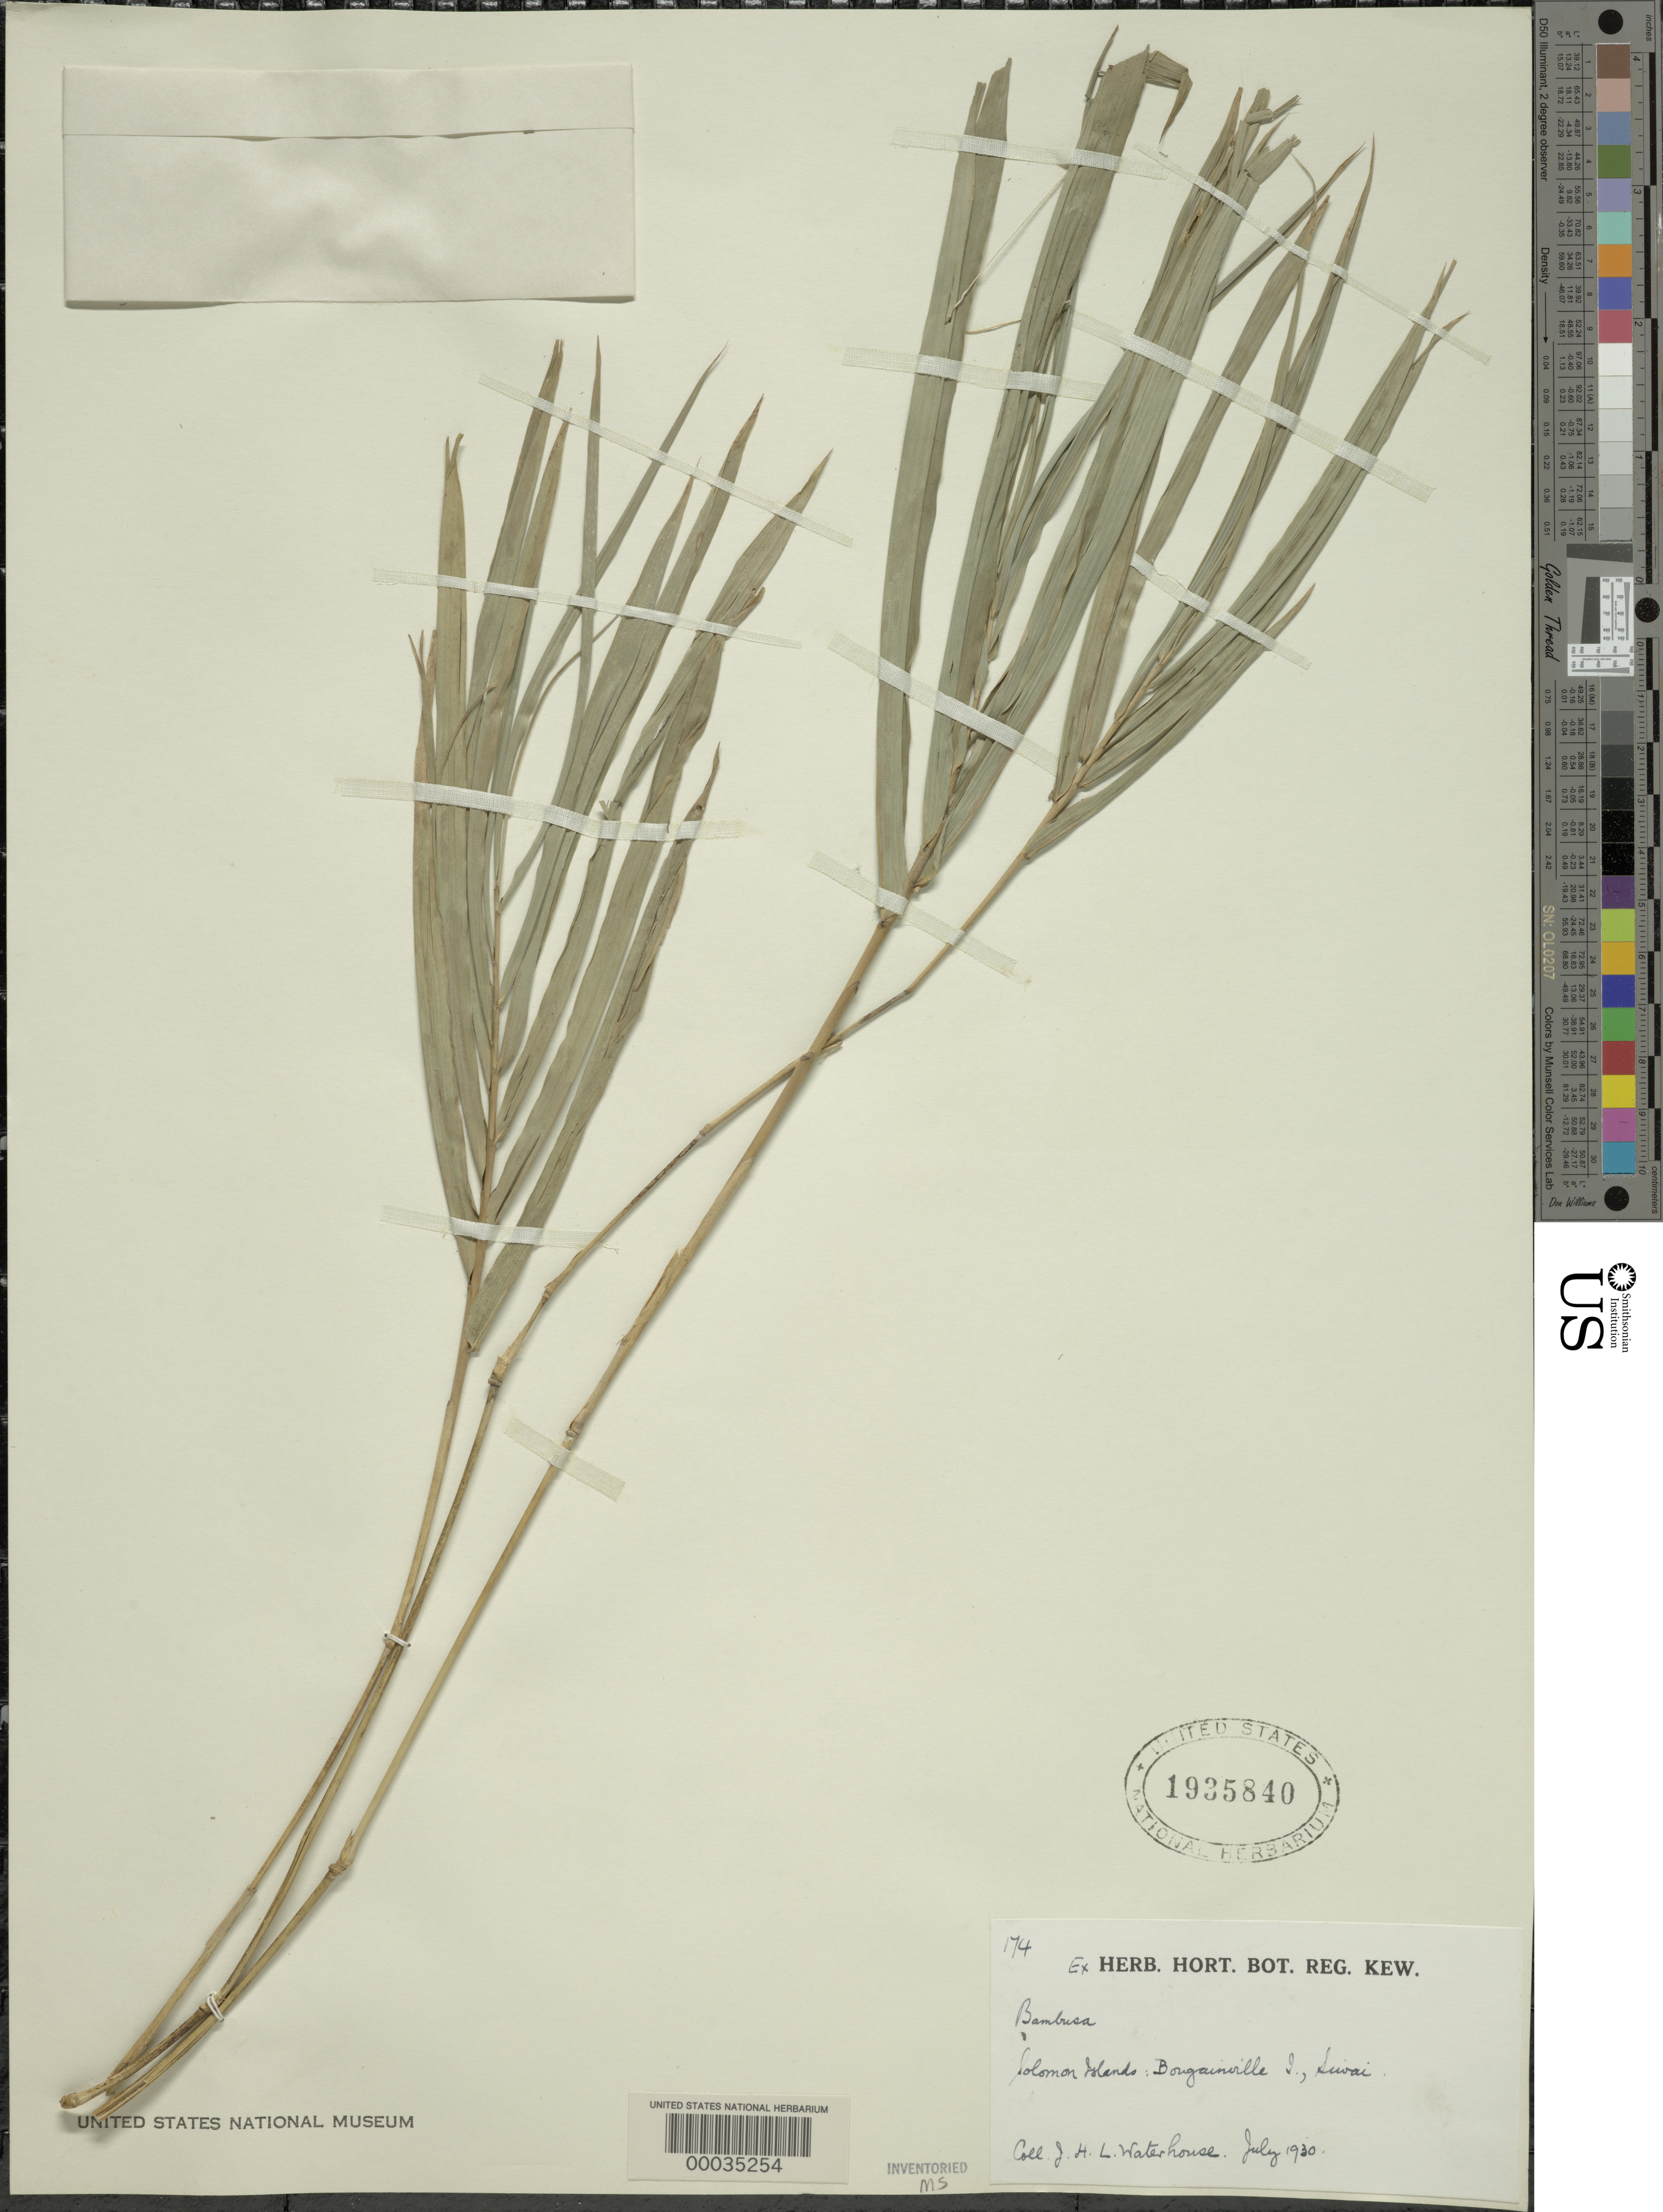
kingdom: Plantae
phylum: Tracheophyta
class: Liliopsida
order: Poales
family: Poaceae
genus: Bambusa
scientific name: Bambusa sp.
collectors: J. Waterhouse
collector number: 174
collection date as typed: Jul 1930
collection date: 1930-07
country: Papua New Guinea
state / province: Bougainville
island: Bougainville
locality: Siwai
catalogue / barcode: US 1935840